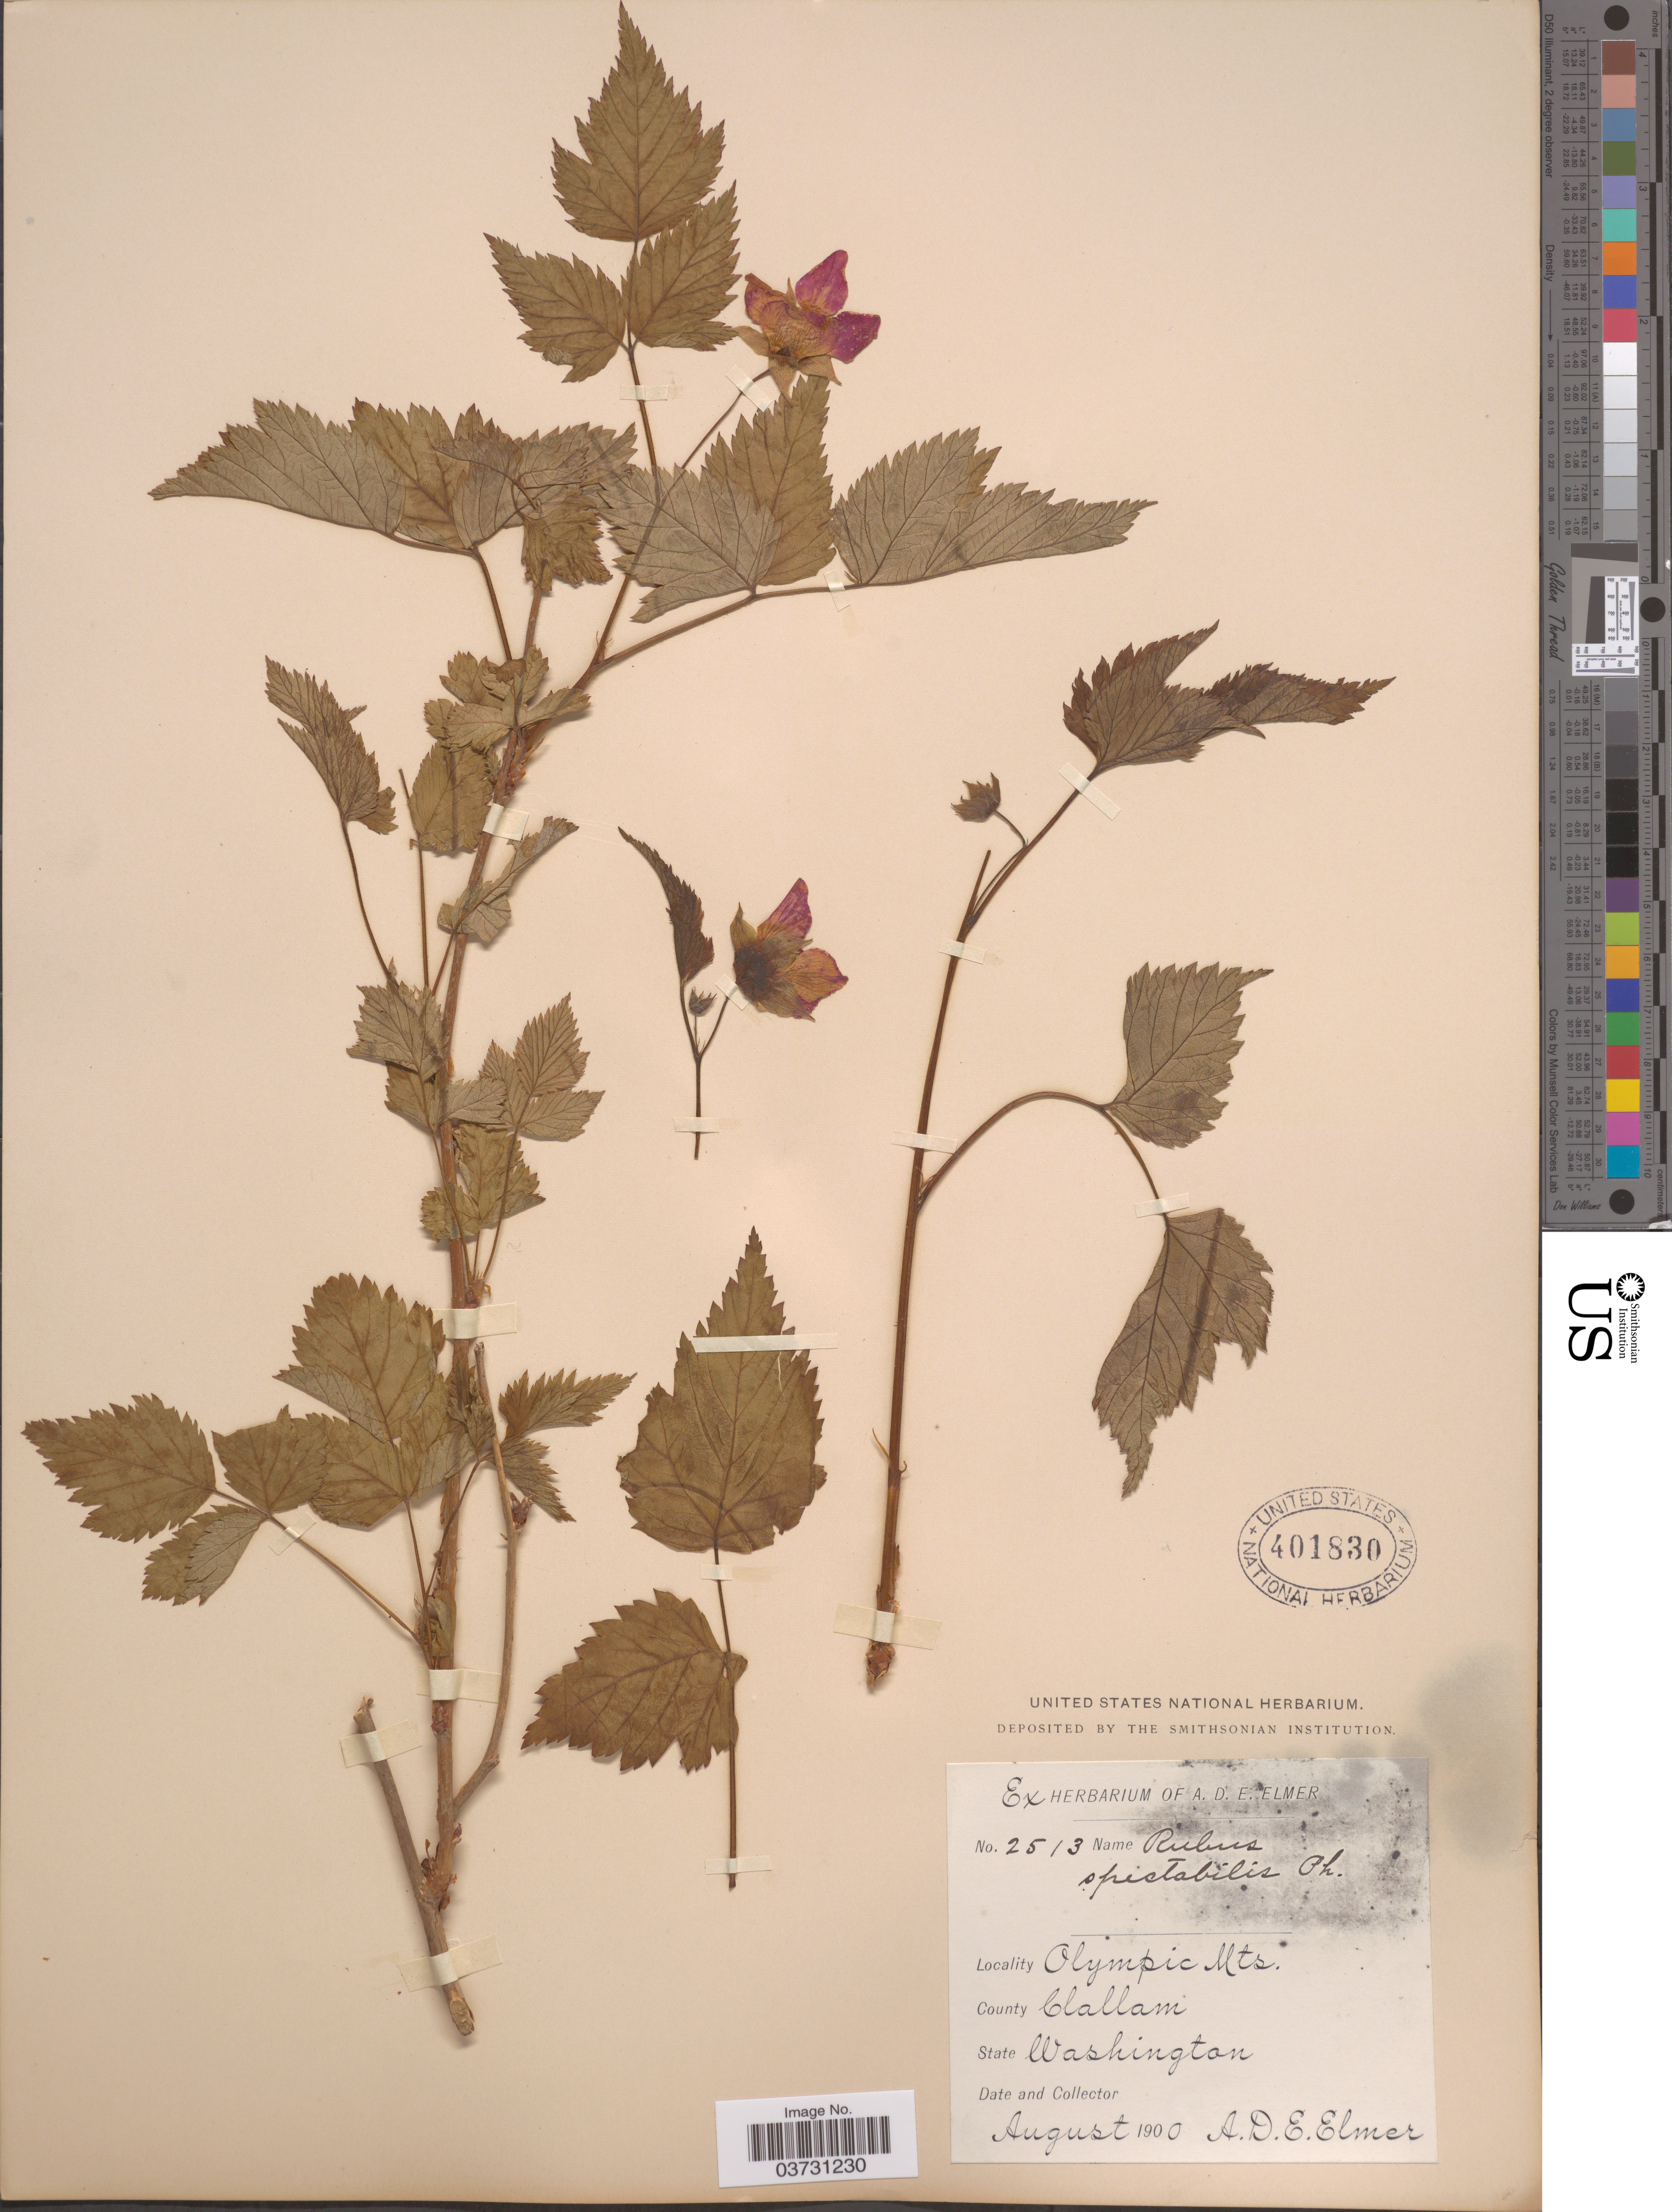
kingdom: Plantae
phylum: Tracheophyta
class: Magnoliopsida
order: Rosales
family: Rosaceae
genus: Rubus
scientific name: Rubus spectabilis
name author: Pursh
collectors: A. D. E. Elmer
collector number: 2513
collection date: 1900-08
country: United States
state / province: Washington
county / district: Clallam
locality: Olympic Mts. County Clallam.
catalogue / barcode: US 401830